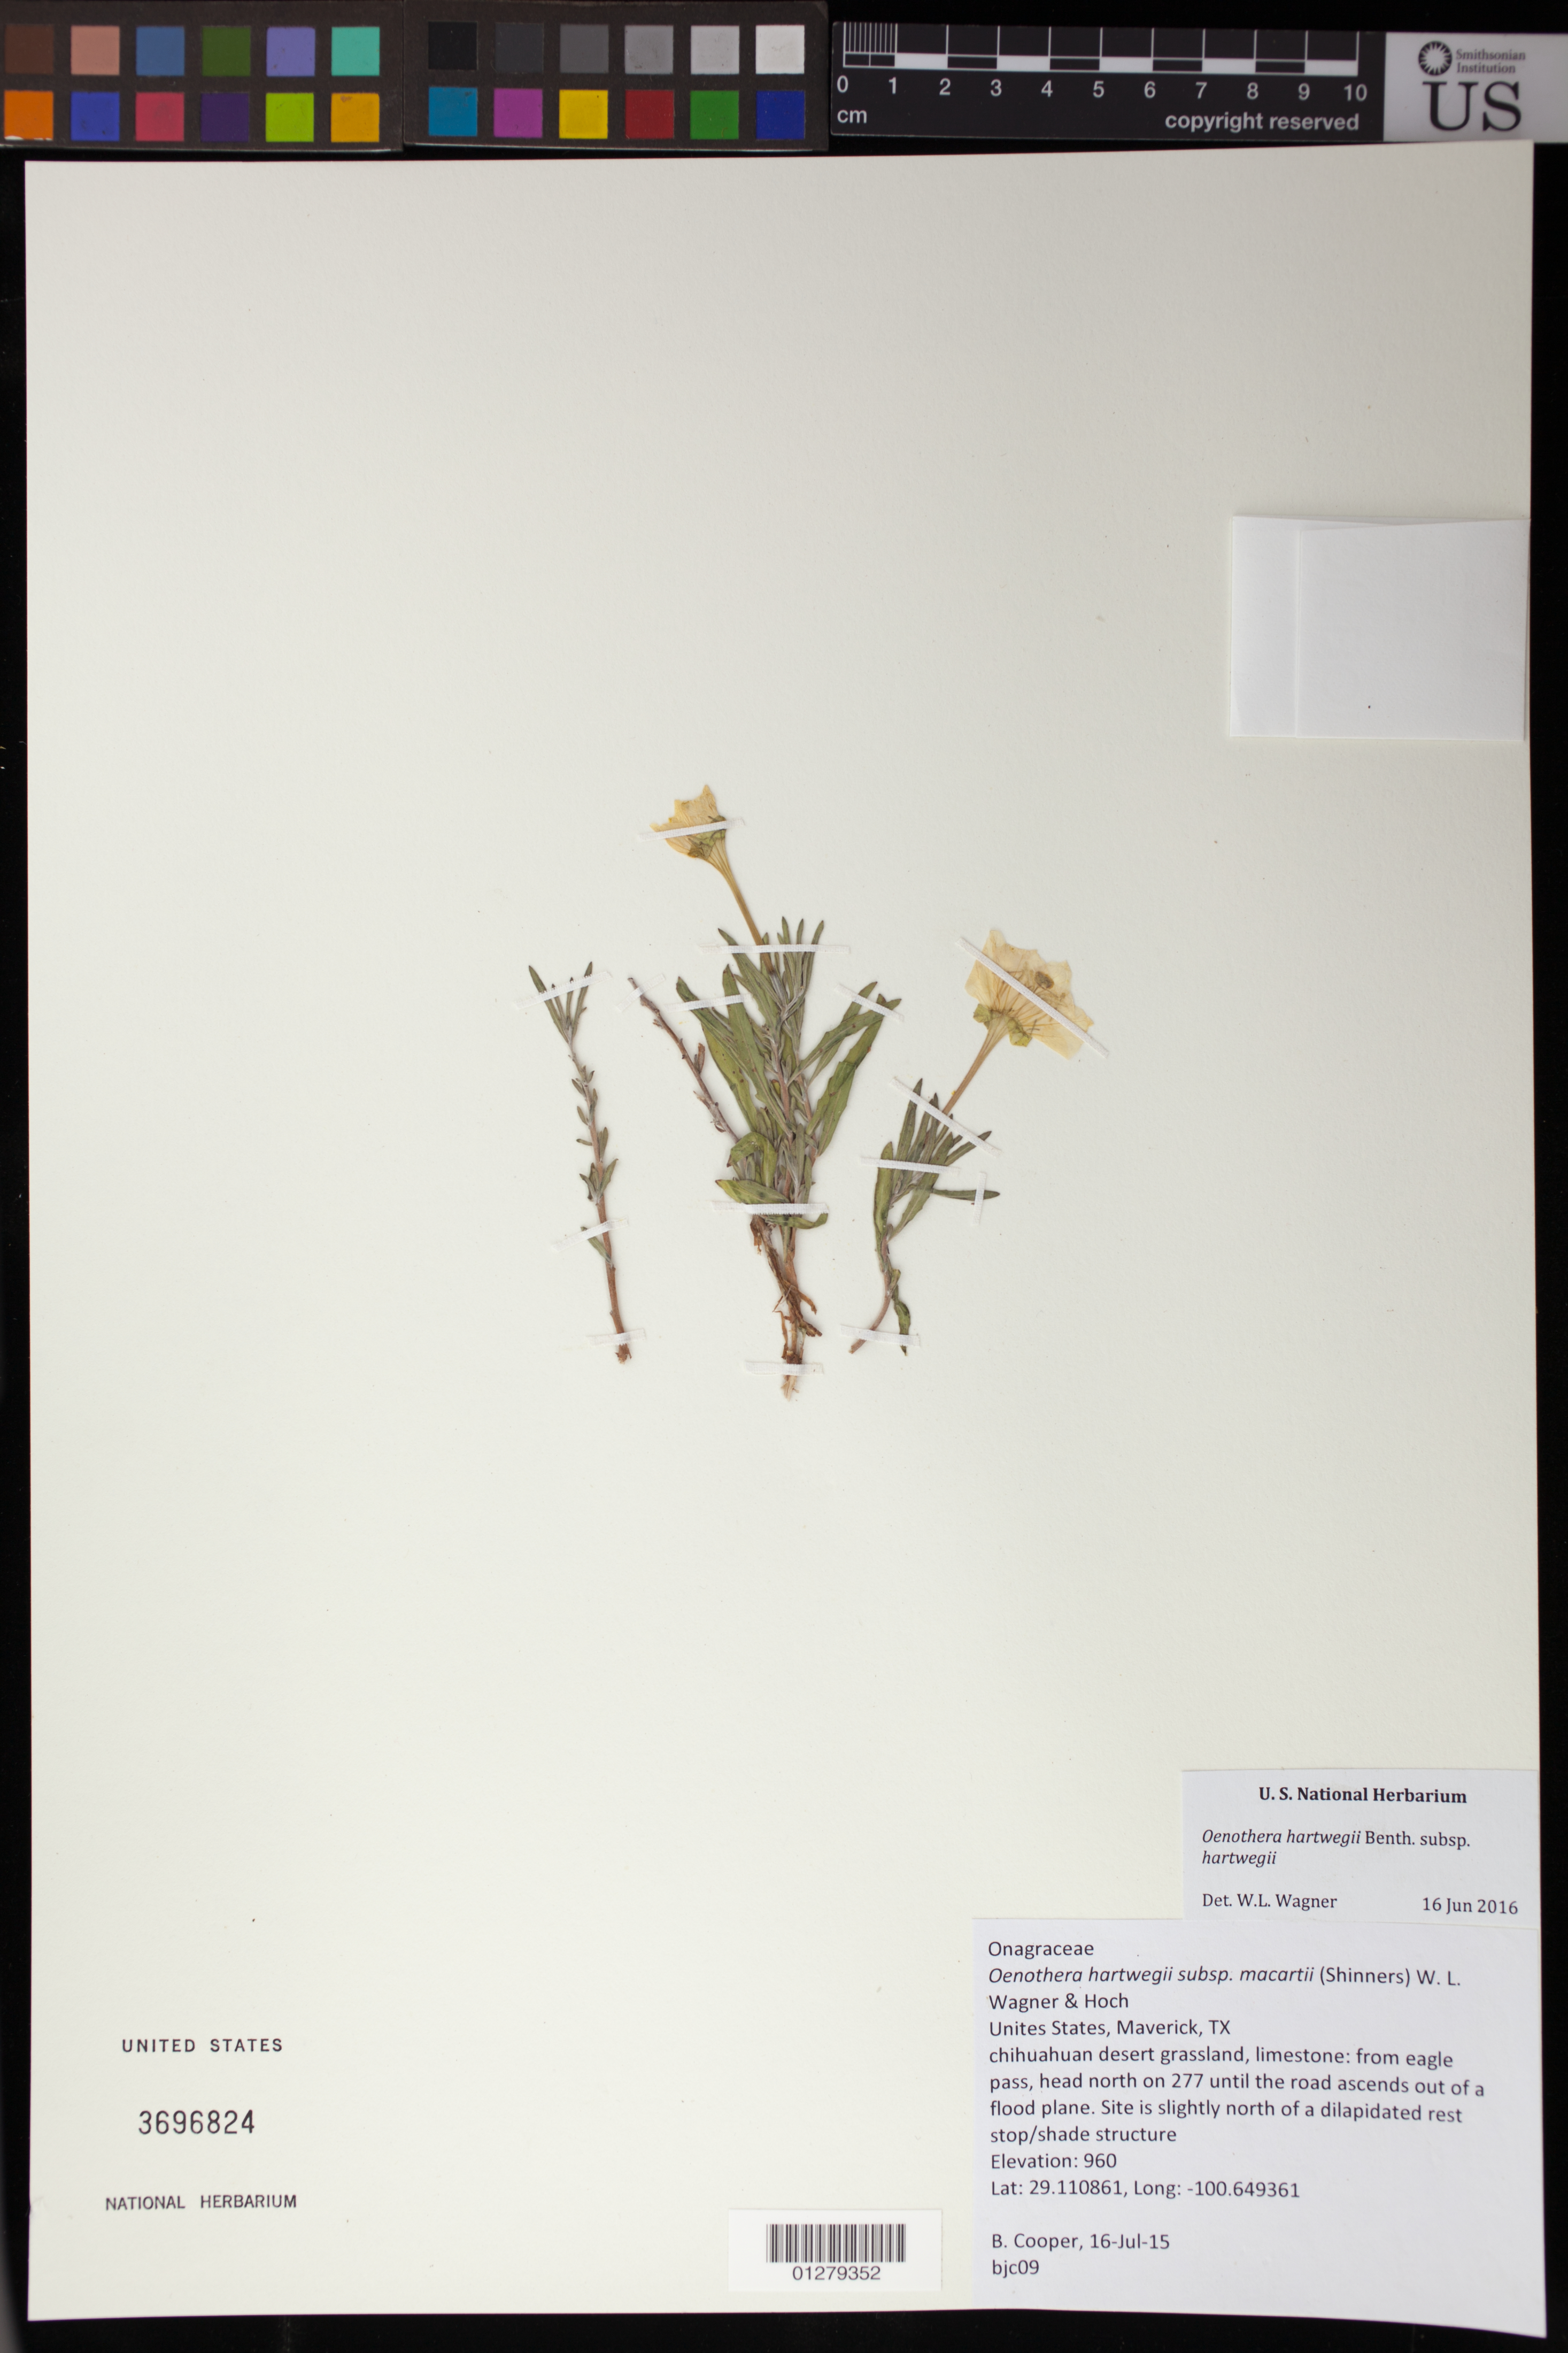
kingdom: Plantae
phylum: Tracheophyta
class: Magnoliopsida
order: Myrtales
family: Onagraceae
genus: Oenothera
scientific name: Oenothera hartwegii subsp. hartwegii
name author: Benth.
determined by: Wagner, W. L., (BOT), Smithsonian Institution - National Museum of Natural History (UNITED STATES)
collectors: B. J. Cooper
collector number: BJC 09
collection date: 2015-07-16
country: United States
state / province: Texas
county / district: Maverick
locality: From Eagle Pass, head north on 277 until the road ascends out of a flood plain. Site is slightly north of a dilapidated rest stop/shade structure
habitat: Chihuahuan desert grassland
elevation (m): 960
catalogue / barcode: US 3696824